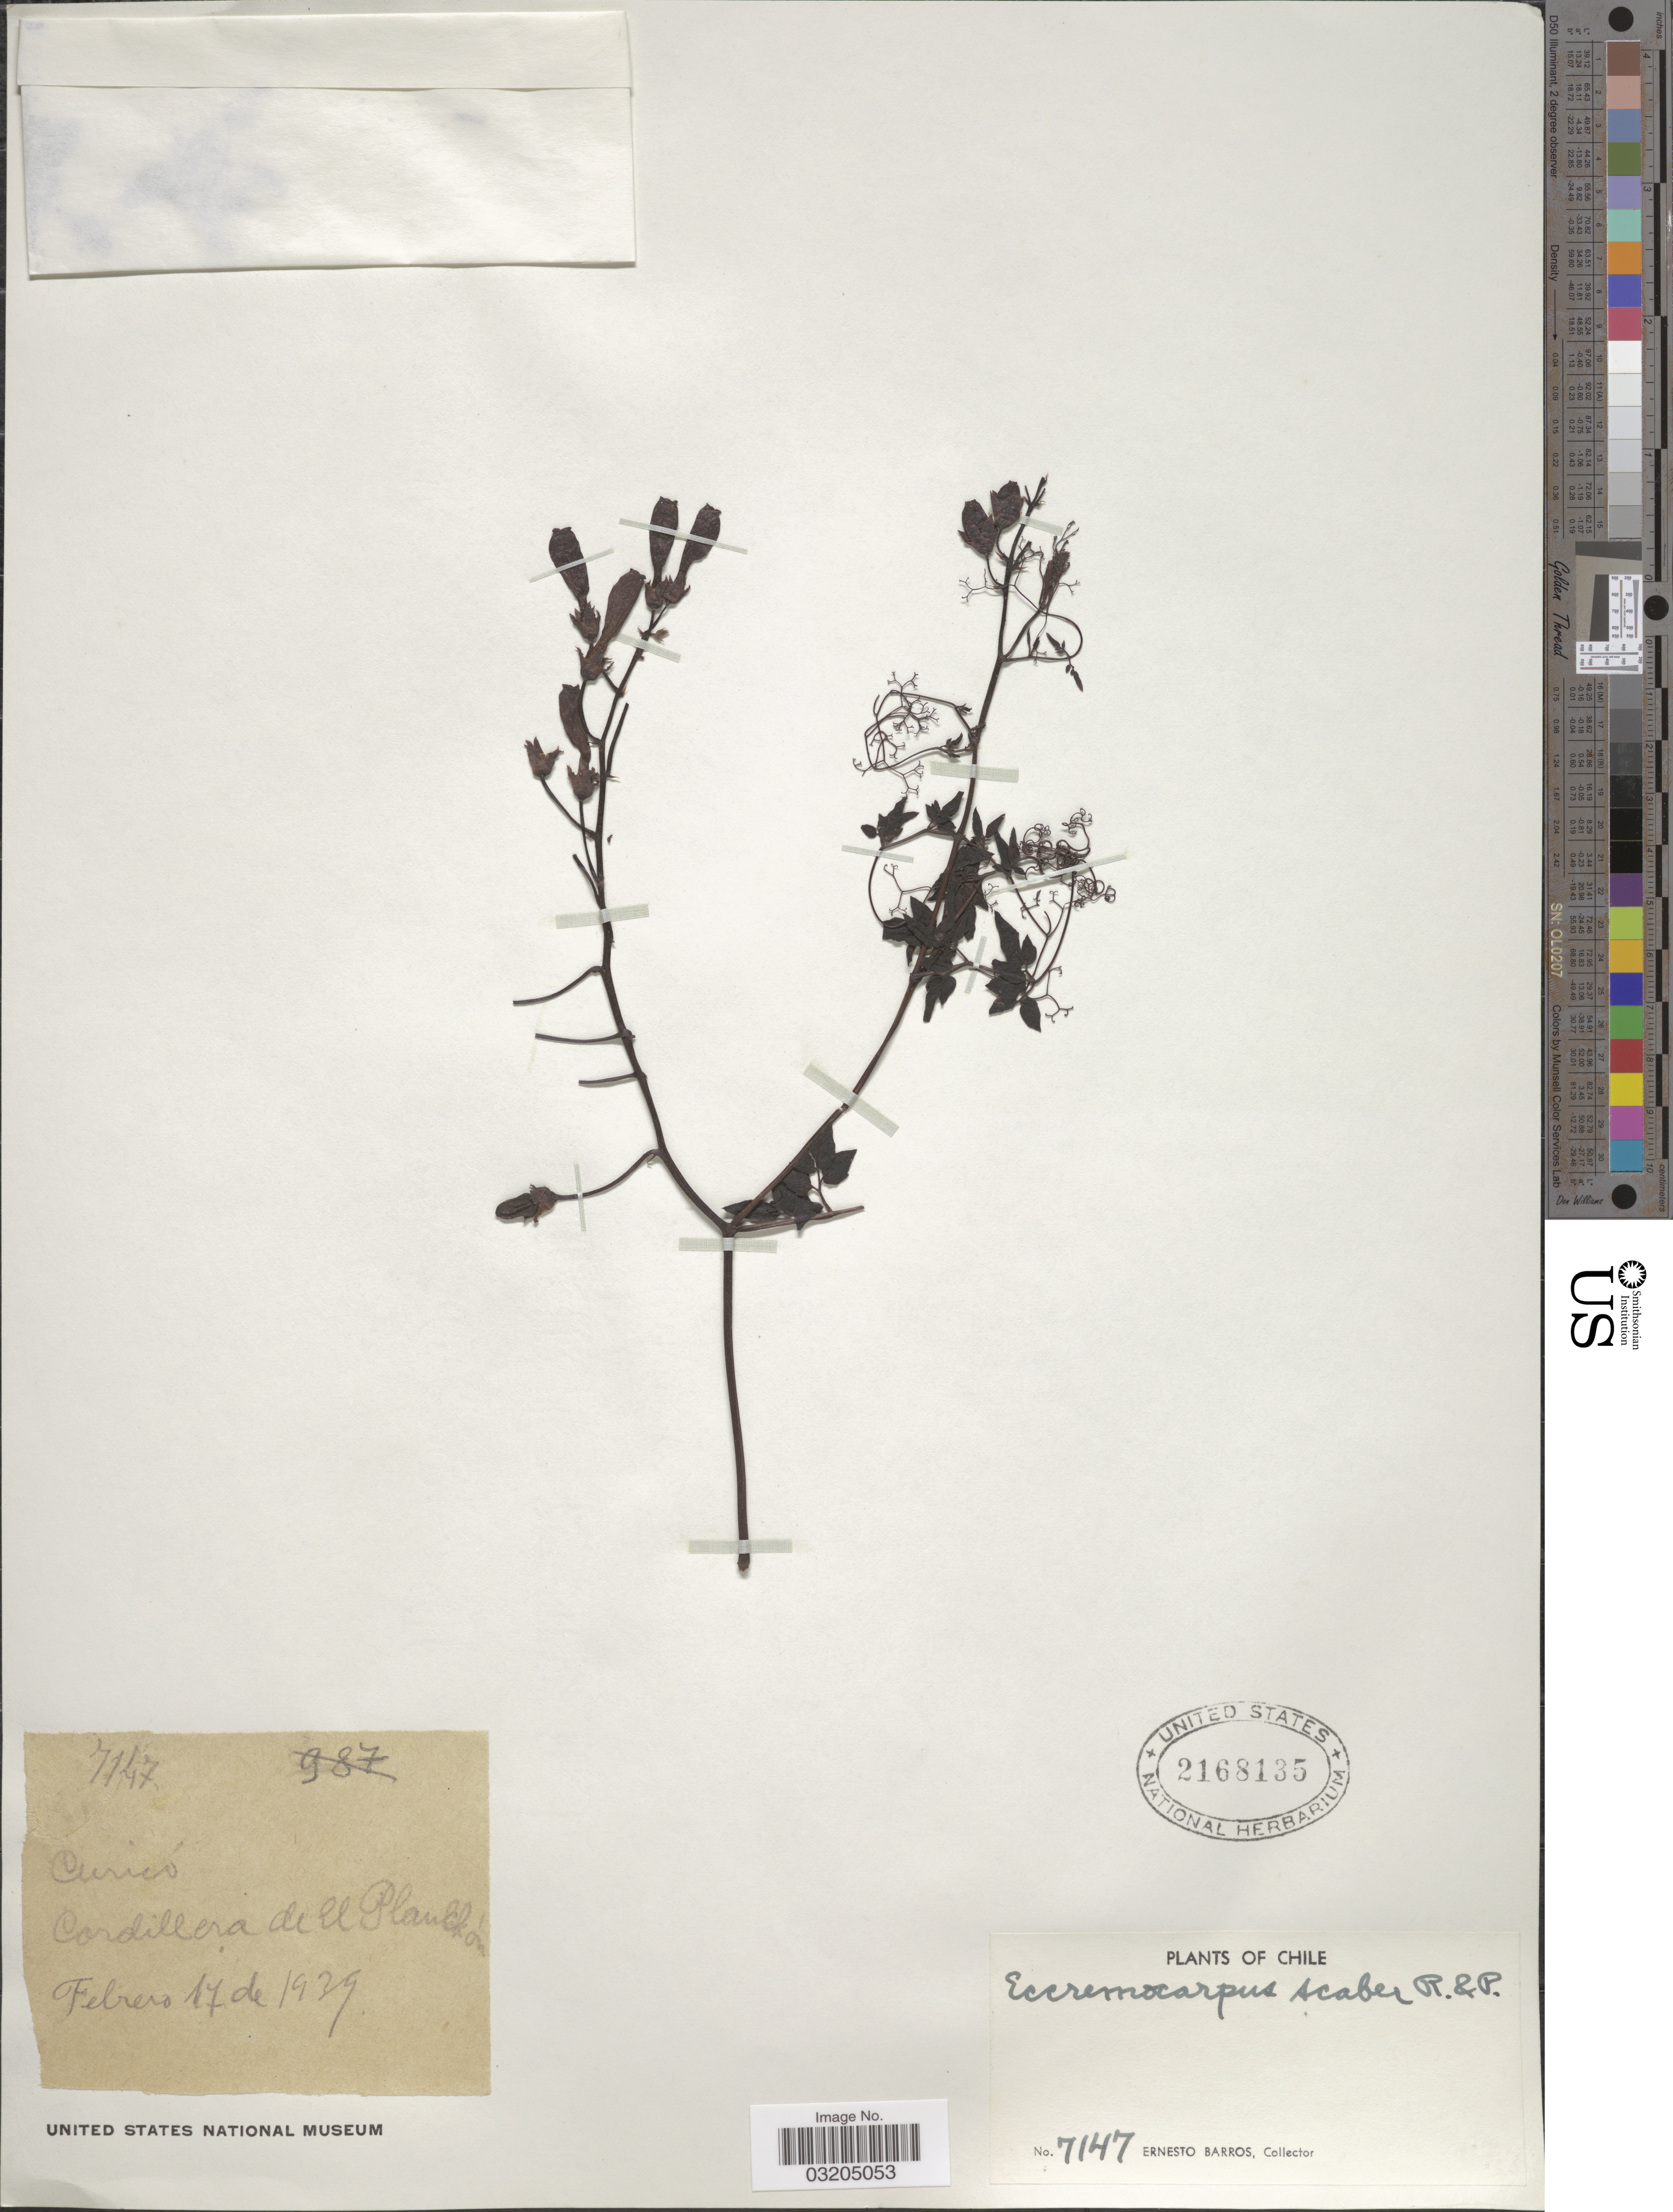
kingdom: Plantae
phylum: Tracheophyta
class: Magnoliopsida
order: Lamiales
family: Bignoniaceae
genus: Eccremocarpus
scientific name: Eccremocarpus scaber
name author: Ruiz & Pav.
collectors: E. Barros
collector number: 7147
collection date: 1939-02-17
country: Chile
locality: Curicó. Cordillera de El Planchón.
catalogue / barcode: US 2168135